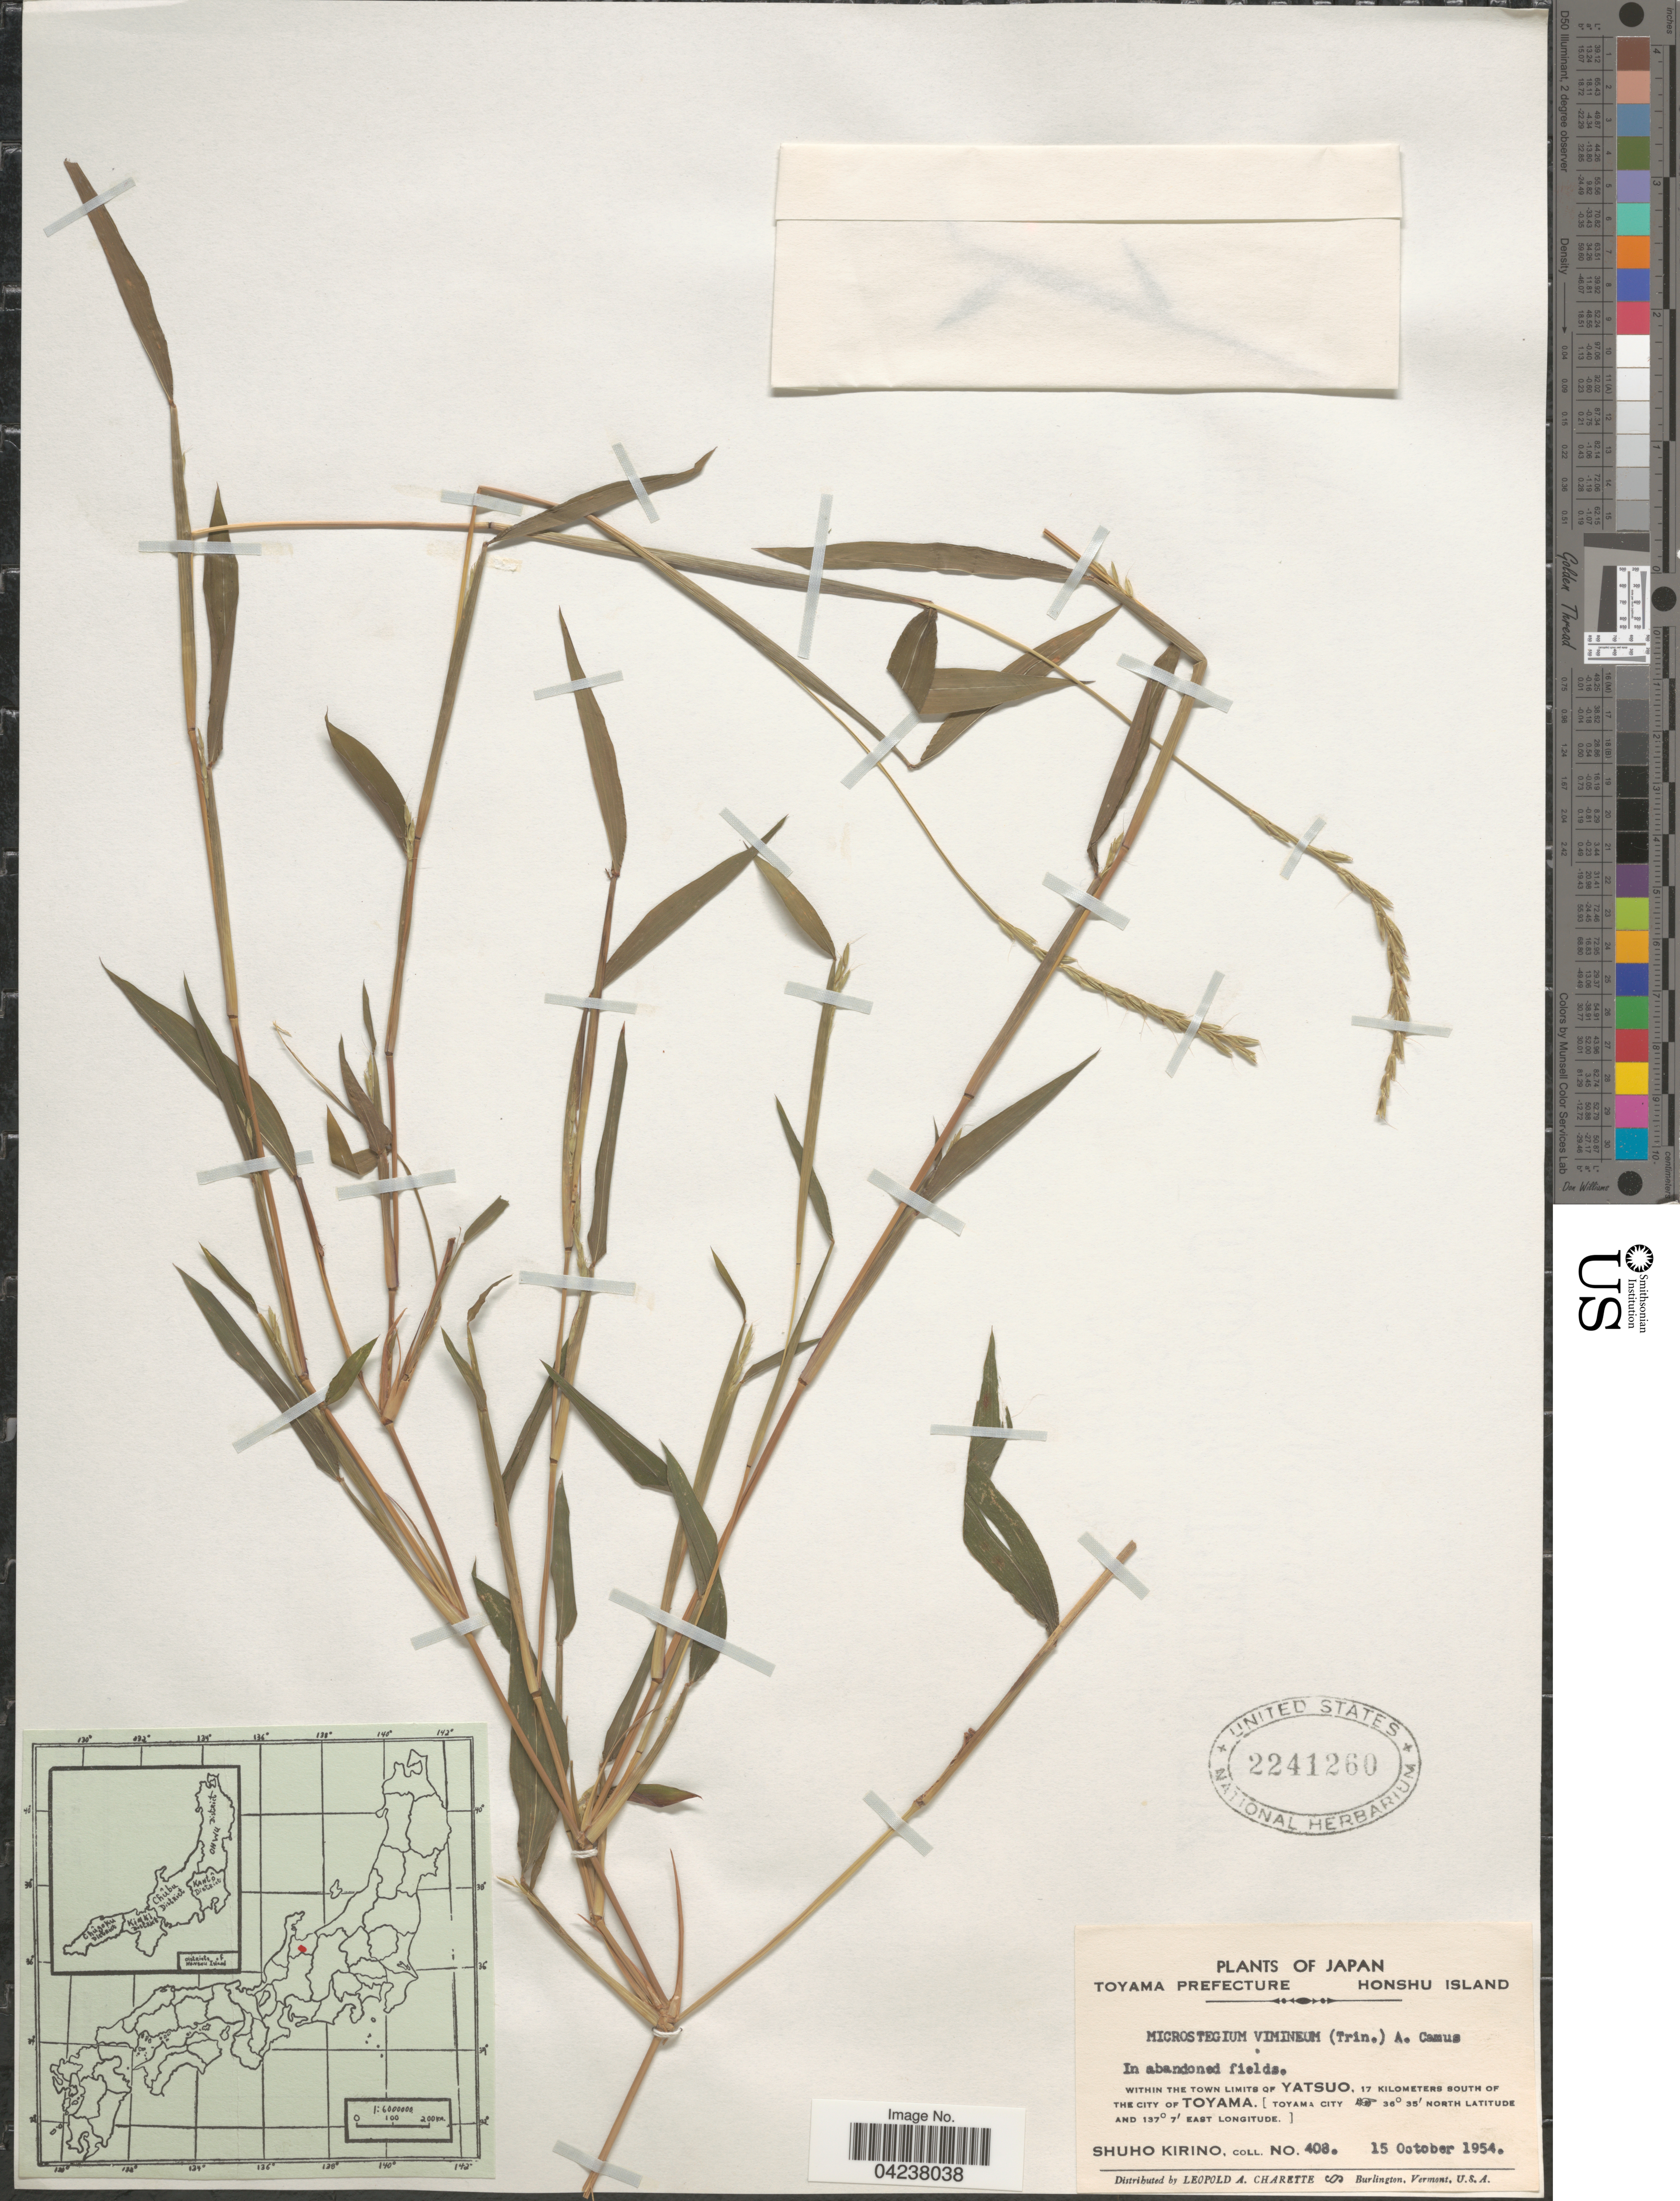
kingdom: Plantae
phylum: Tracheophyta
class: Liliopsida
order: Poales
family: Poaceae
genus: Microstegium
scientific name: Microstegium vimineum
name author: (Trin.) A. Camus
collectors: S. Kirino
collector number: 408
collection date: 1954-10-15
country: Japan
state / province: Toyama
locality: Toyama Prefecture. Honshu Island. Within the town limits of Yatsuo, 17 kilometers south of the city of Toyama. [Toyama City].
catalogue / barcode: US 2241260